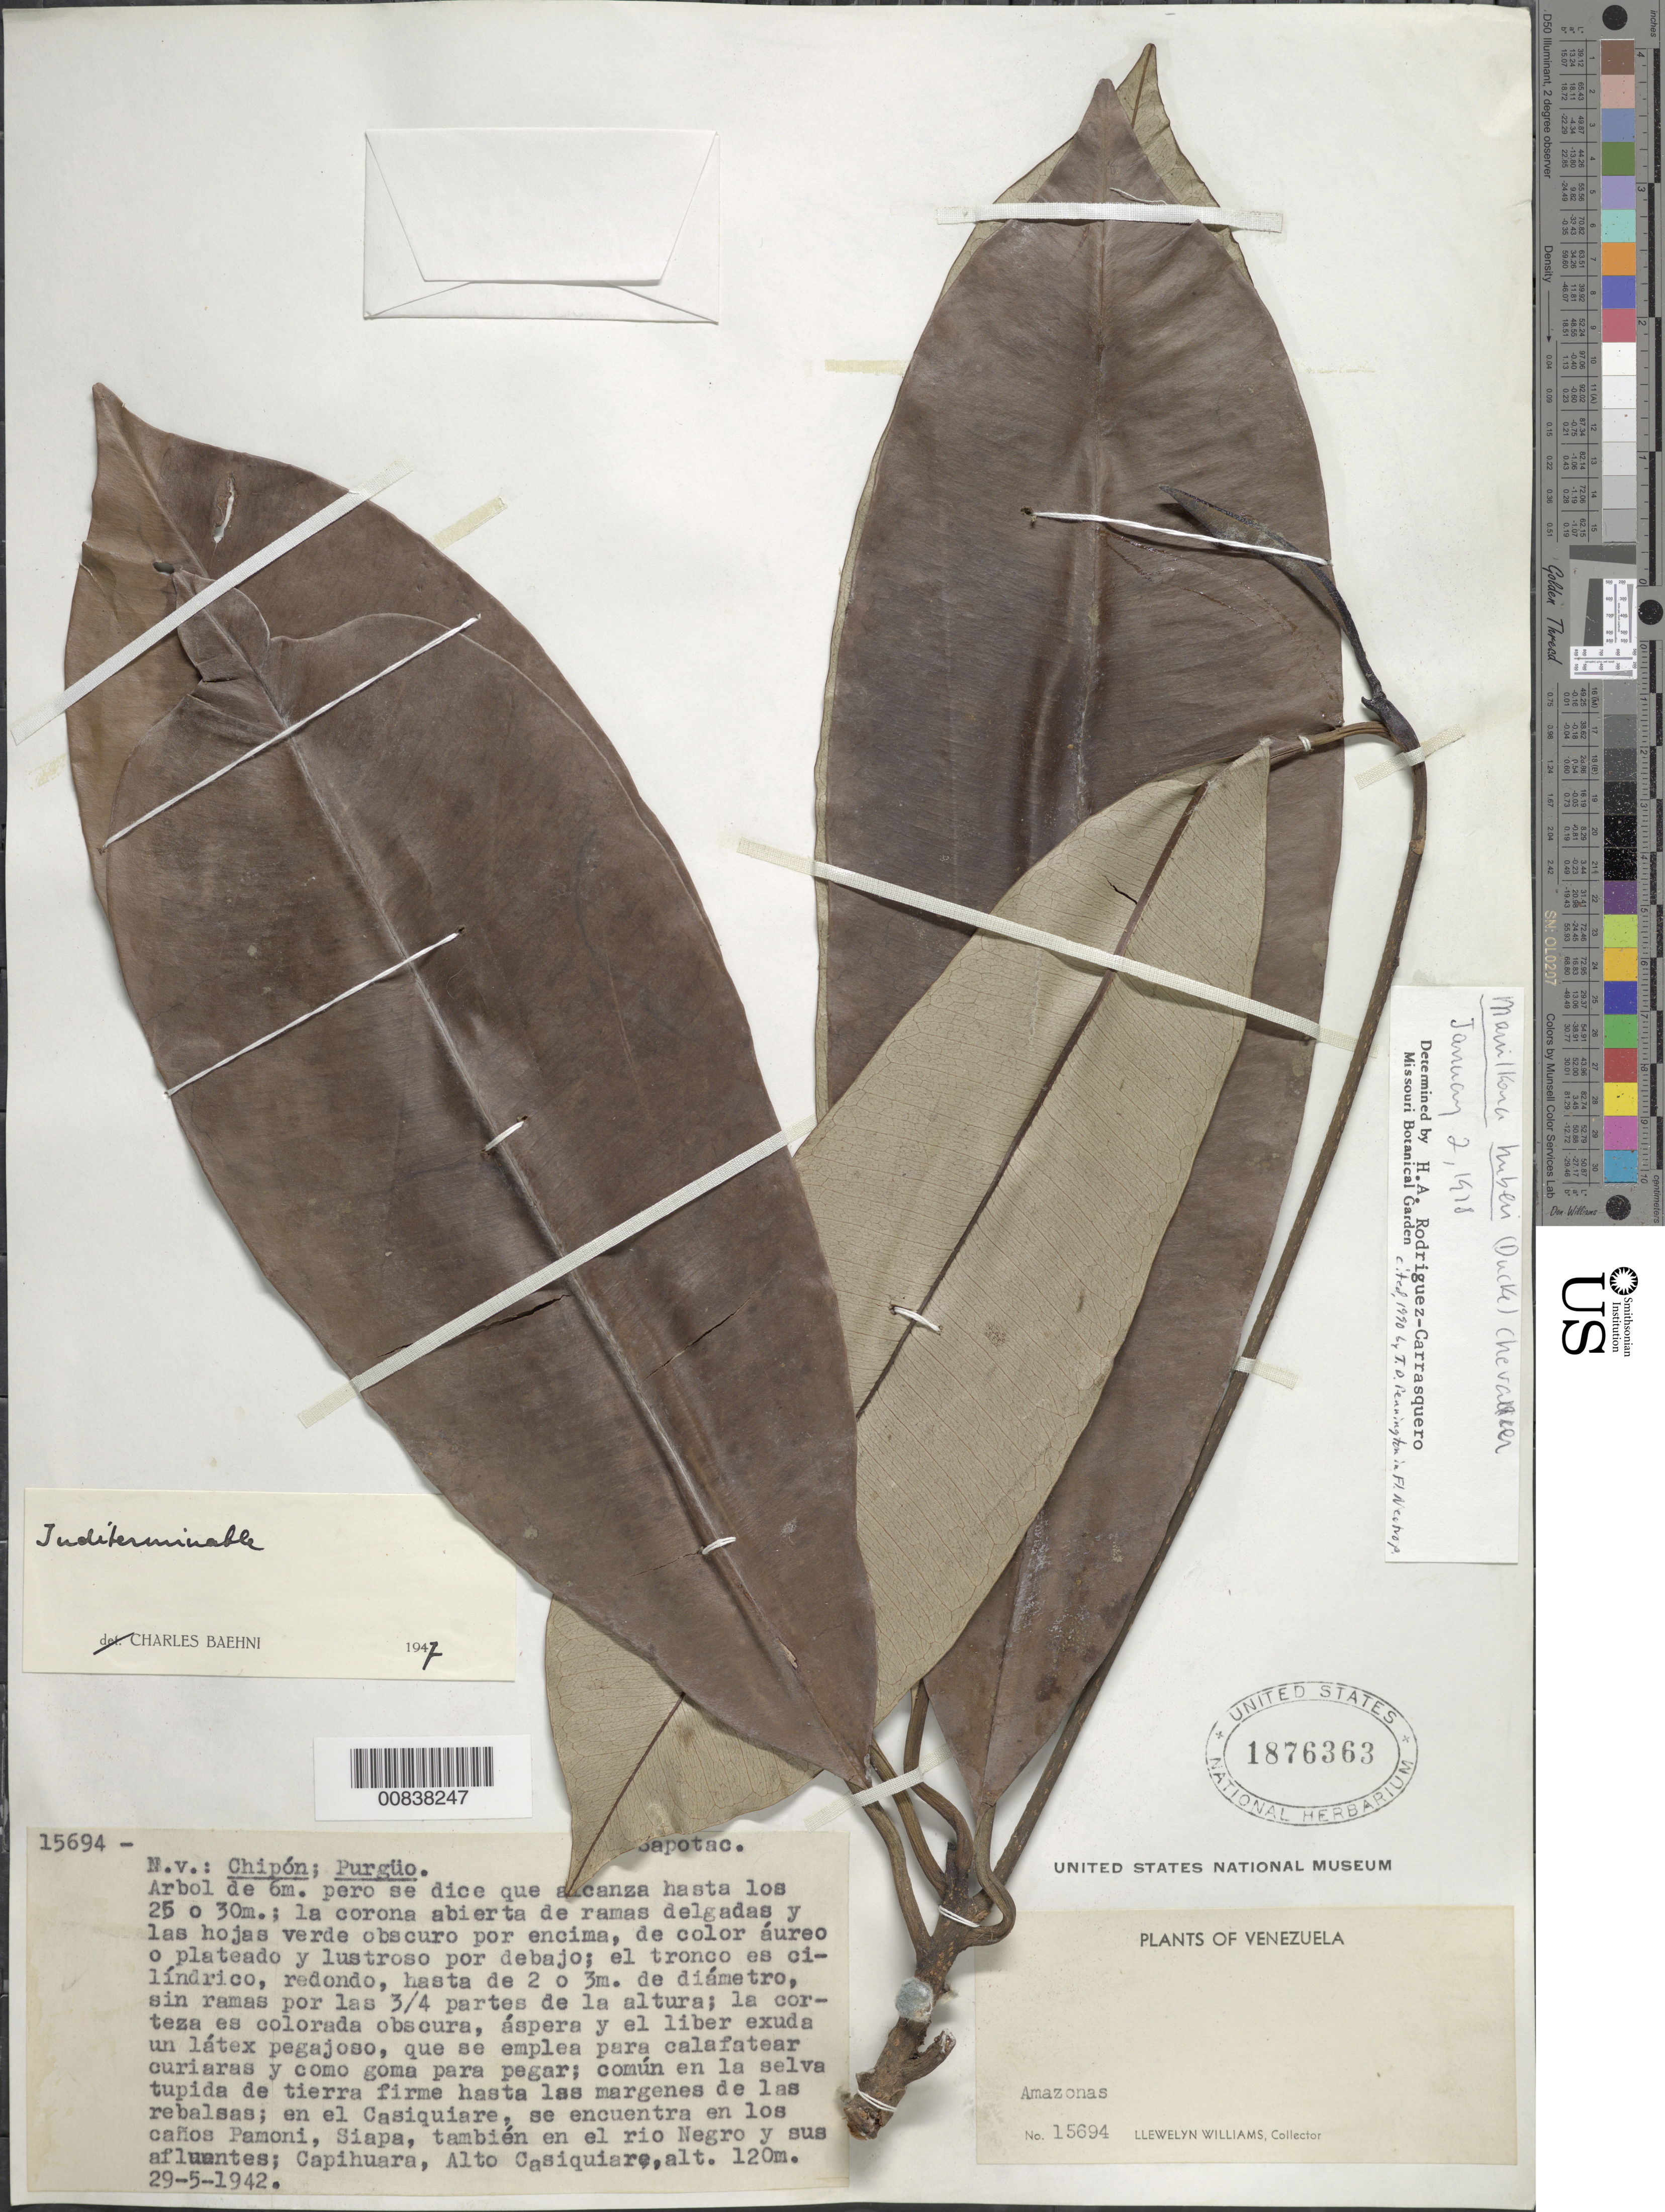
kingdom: Plantae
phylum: Tracheophyta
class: Magnoliopsida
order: Ericales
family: Sapotaceae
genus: Manilkara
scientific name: Manilkara huberi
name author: Standl.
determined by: Rodriguez-Carrasquero, H.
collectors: Ll. Williams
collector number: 15694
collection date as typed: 29-May-42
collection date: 1942-05-29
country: Venezuela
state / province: Amazonas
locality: Capihuara, Alto Casiquiare; se encuentra en los canos Pamoni, Siapa, tambien en el rio Negro y sus afluentes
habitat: Selva tupida de tierra firme hasta las margenes de las rebalsas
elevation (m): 120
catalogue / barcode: US 1876363